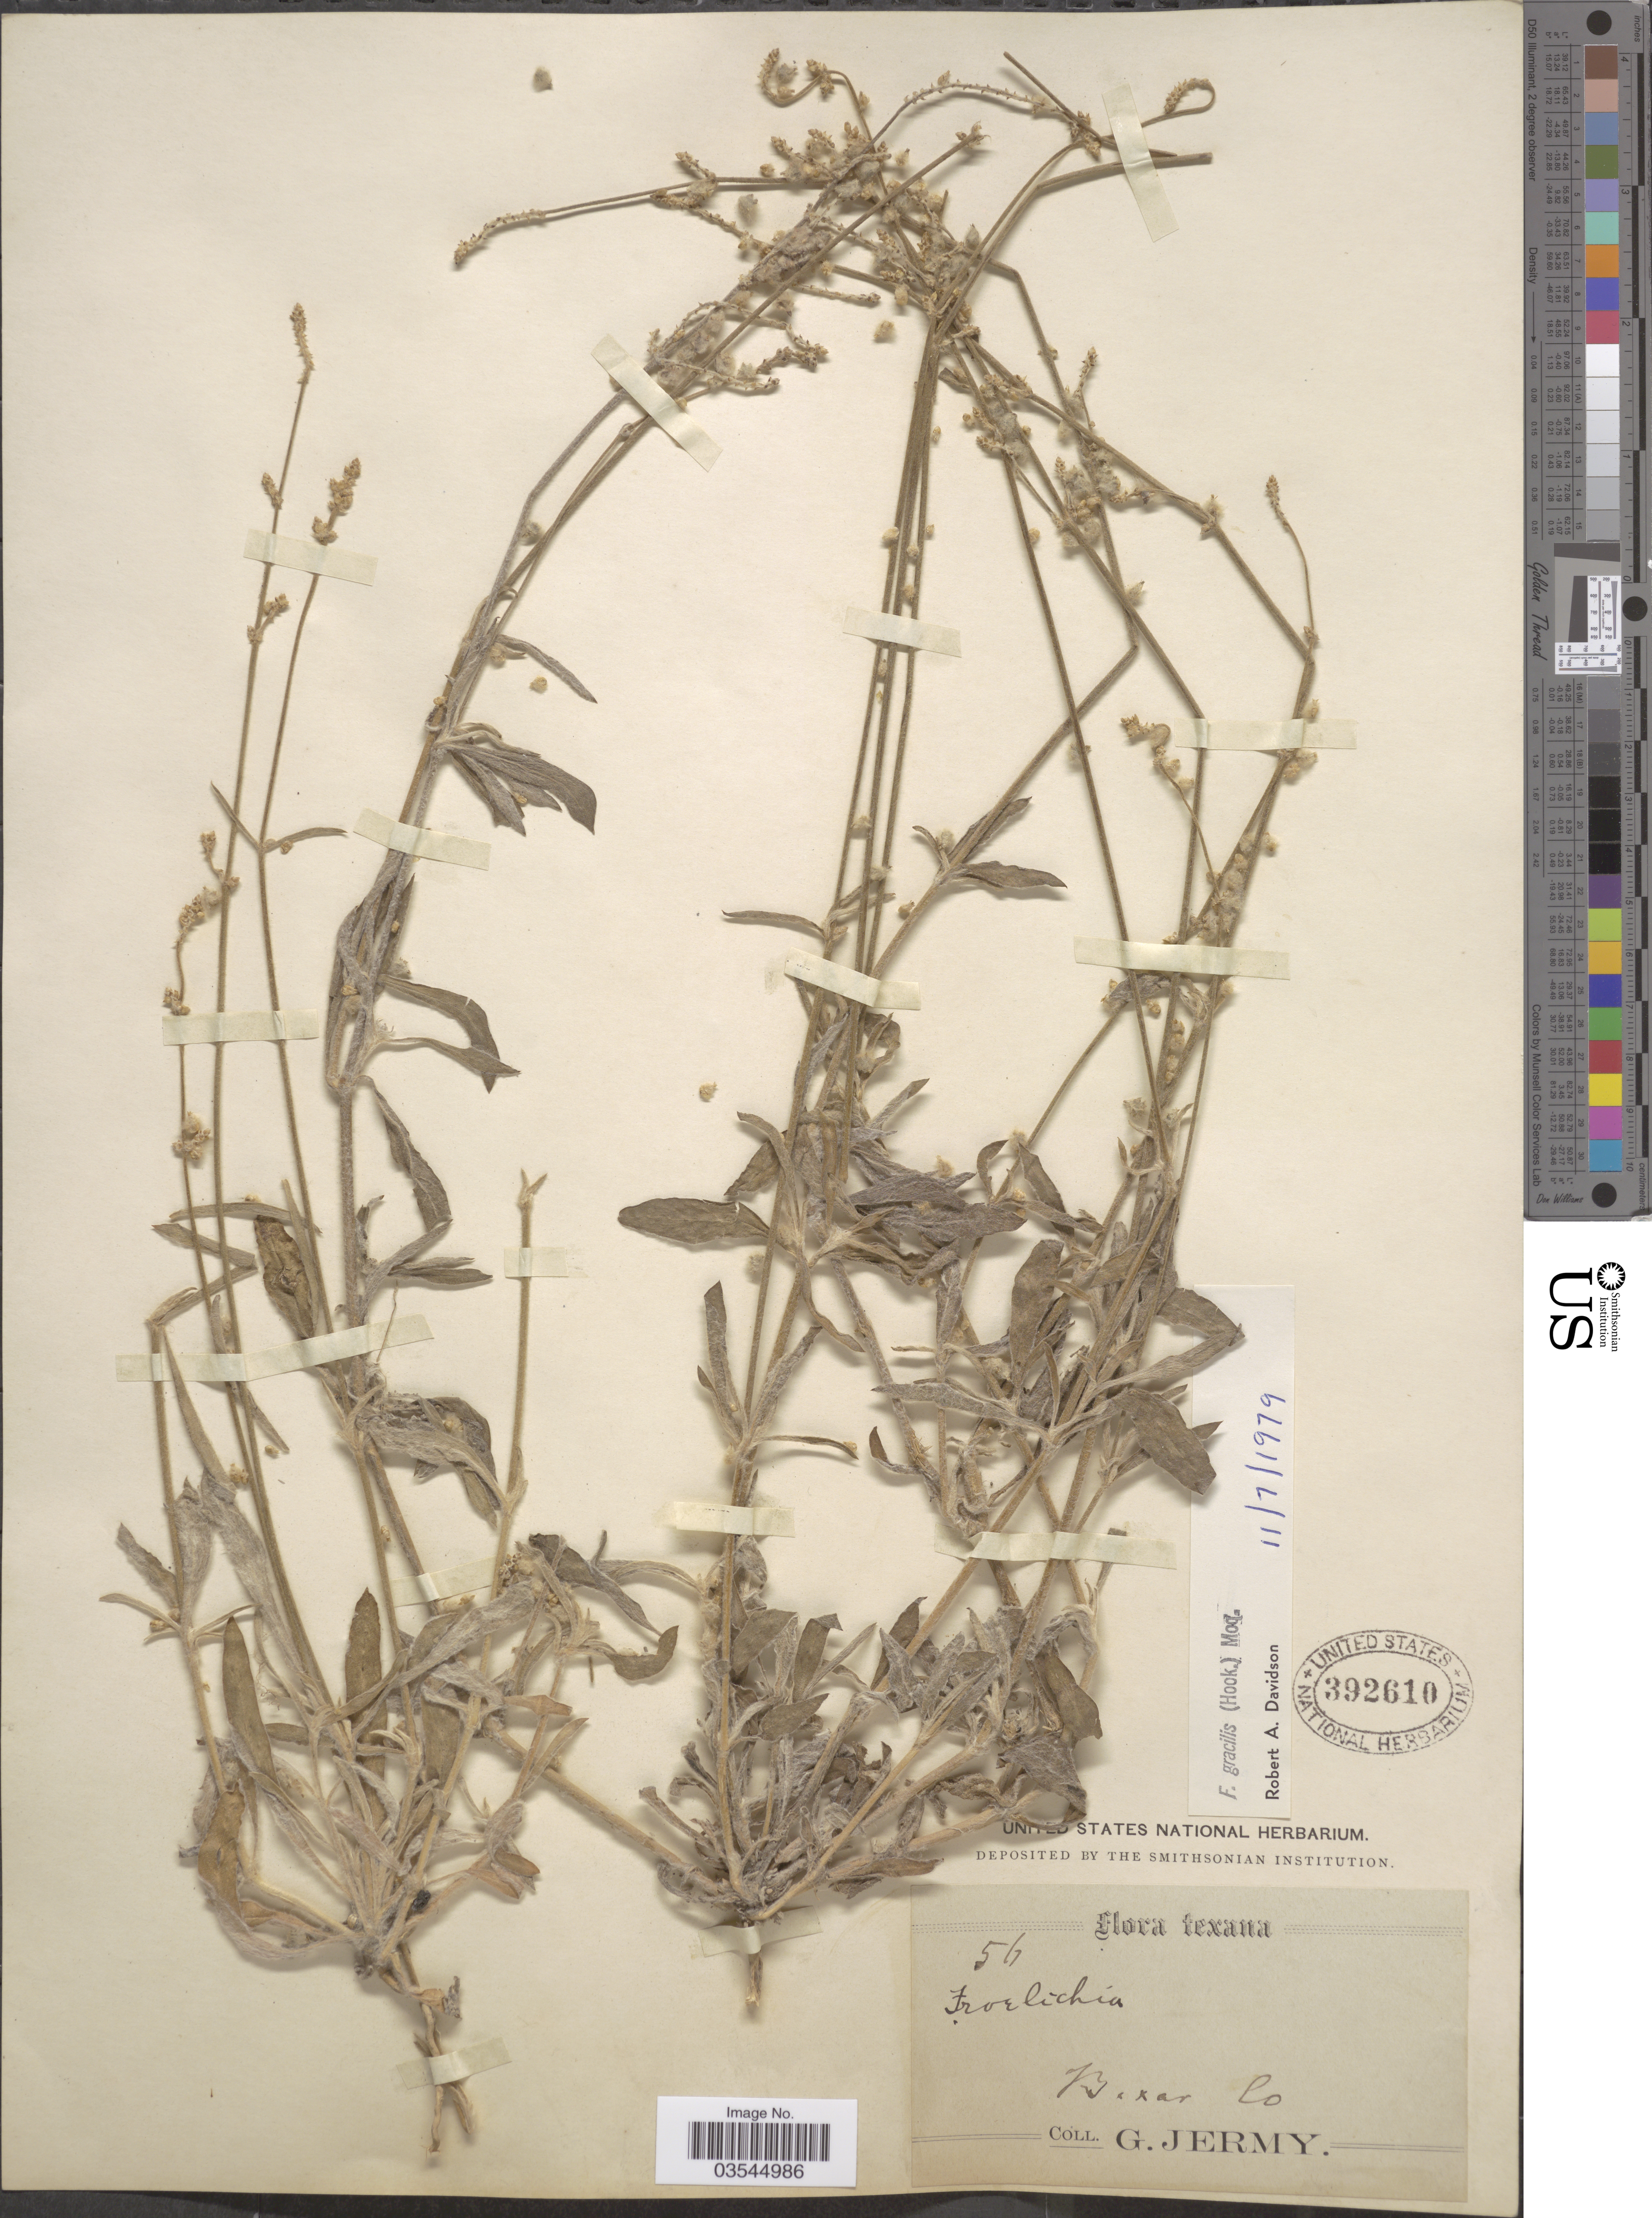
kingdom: Plantae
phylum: Tracheophyta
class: Magnoliopsida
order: Caryophyllales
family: Amaranthaceae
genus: Froelichia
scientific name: Froelichia gracilis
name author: (Hook.) Moq.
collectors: G. Jermy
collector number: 56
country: United States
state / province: Texas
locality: Bexar Co.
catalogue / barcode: US 392610